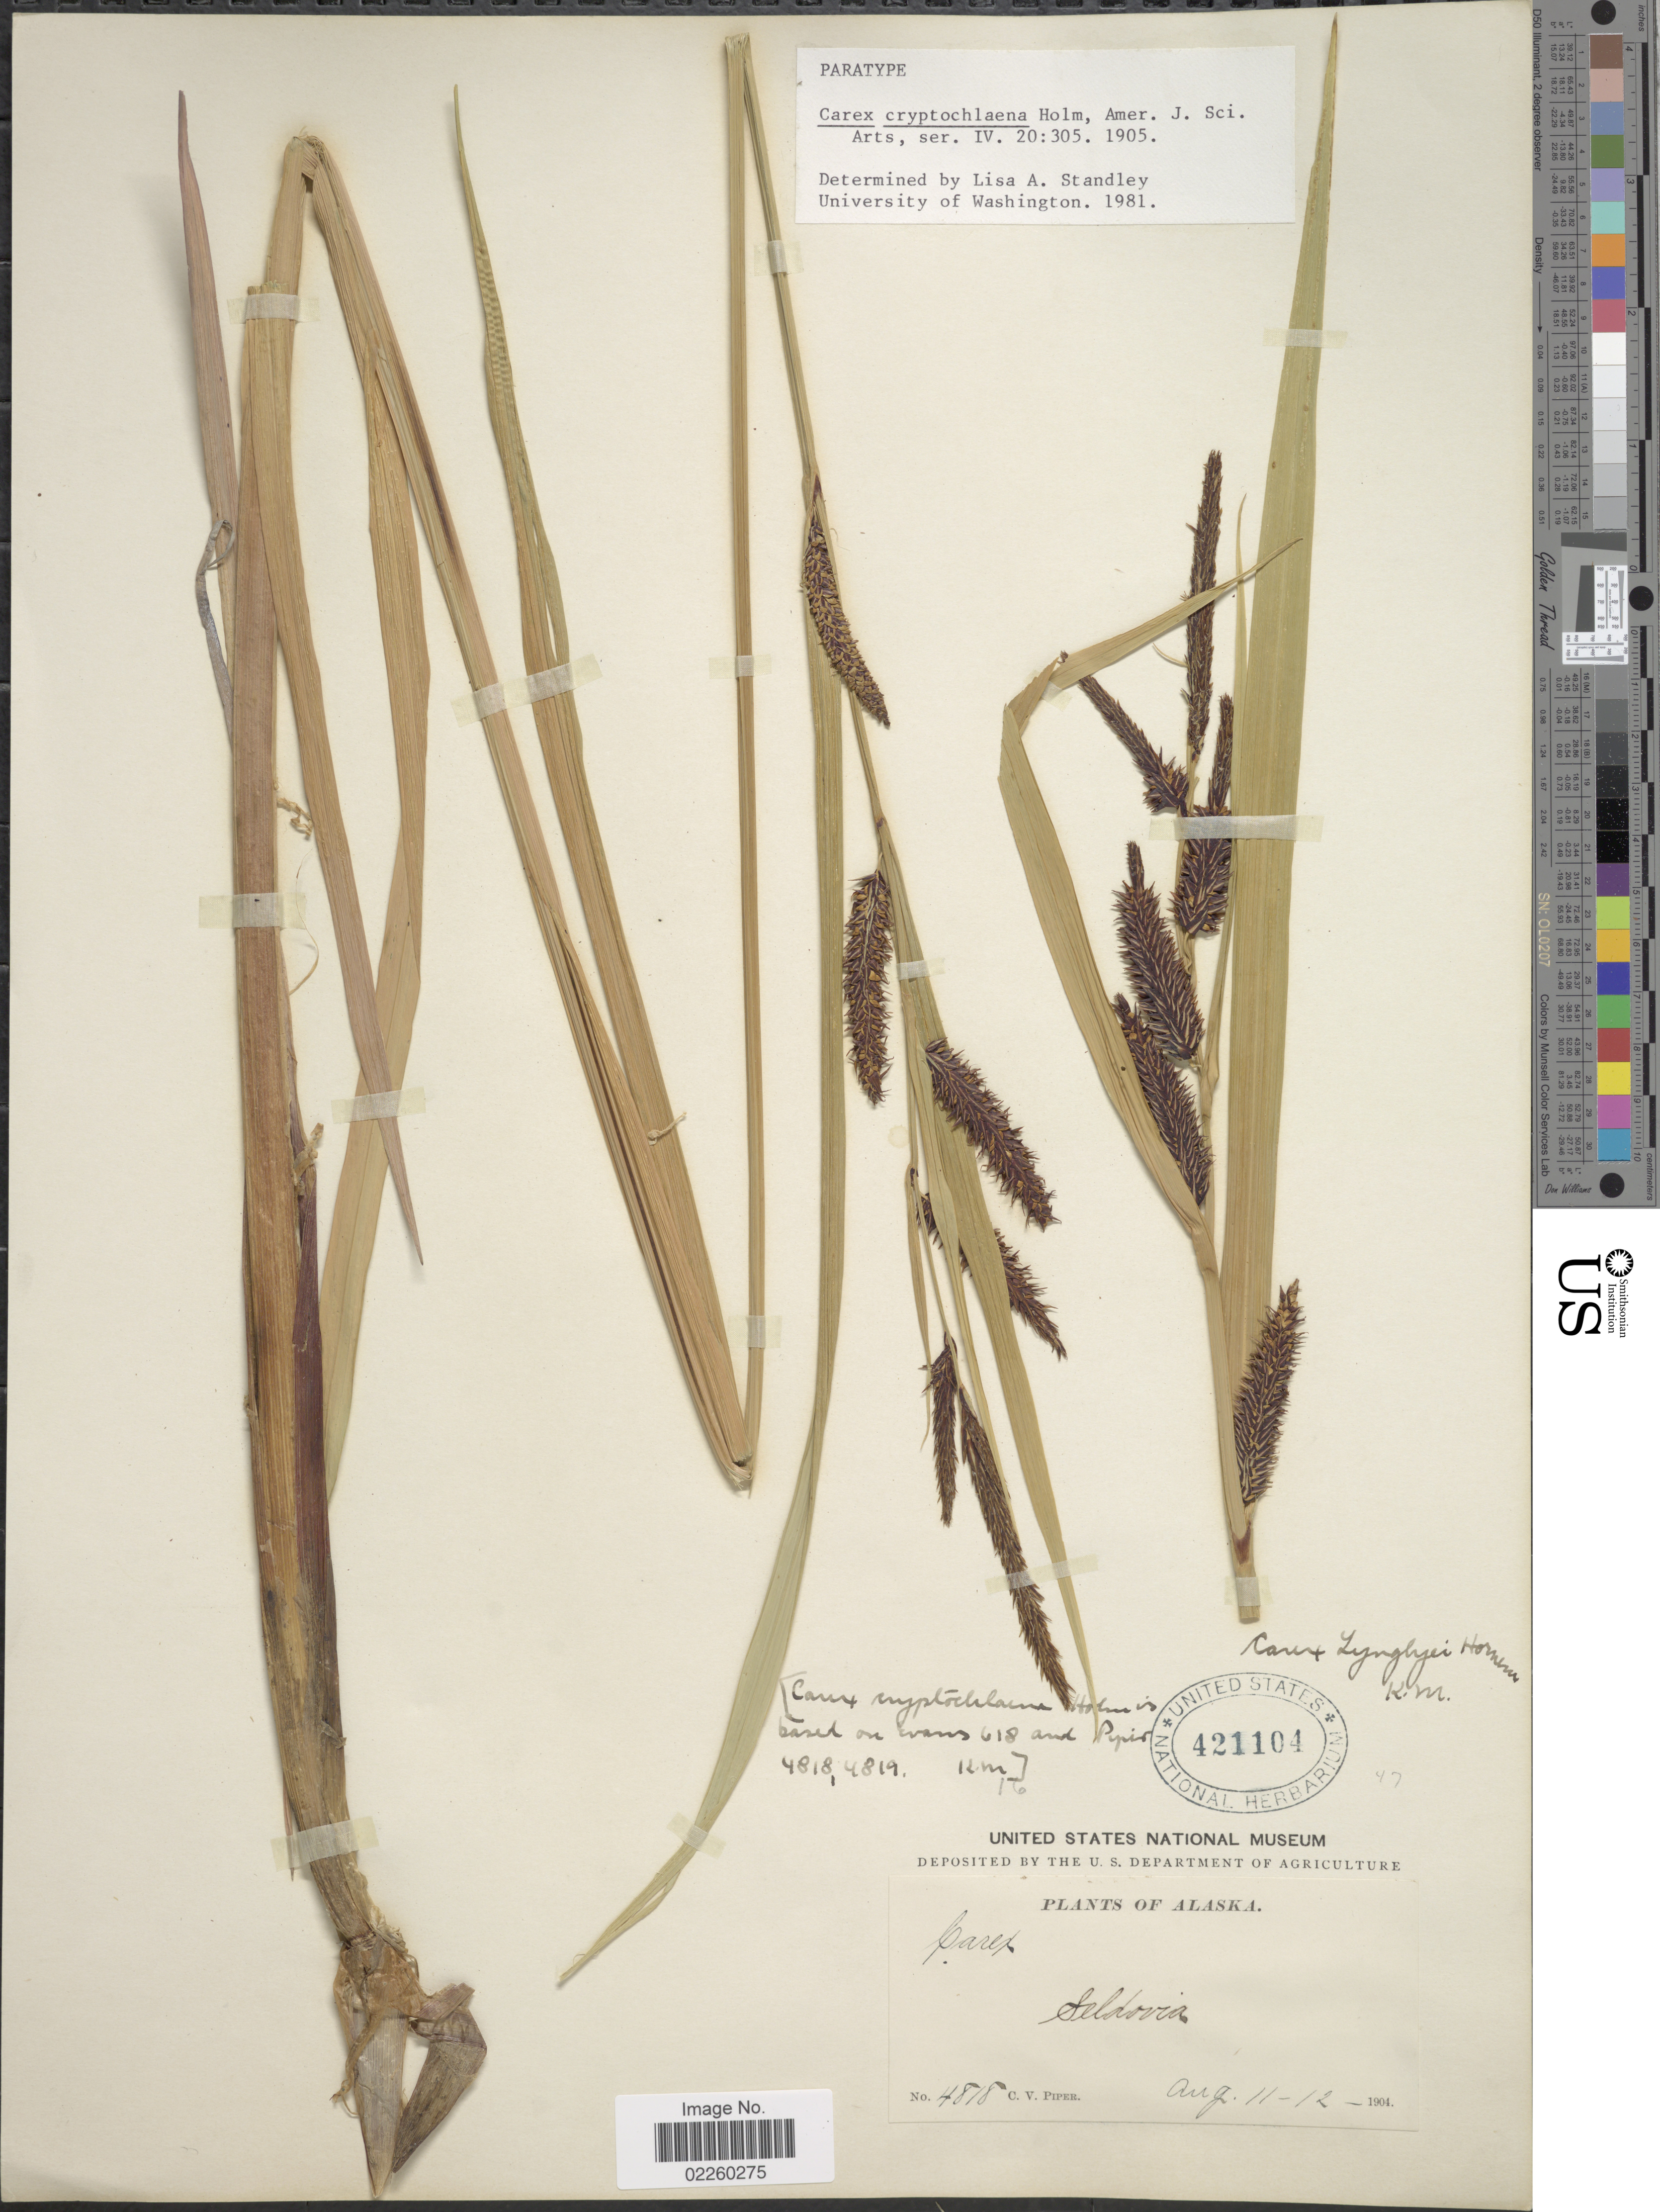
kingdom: Plantae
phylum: Tracheophyta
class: Liliopsida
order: Poales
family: Cyperaceae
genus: Carex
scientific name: Carex x cryptochlaena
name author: Holm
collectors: C. V. Piper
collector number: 4818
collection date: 1904-08-11/1904-08-12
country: United States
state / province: Alaska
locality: Seldovia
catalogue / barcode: US 421104